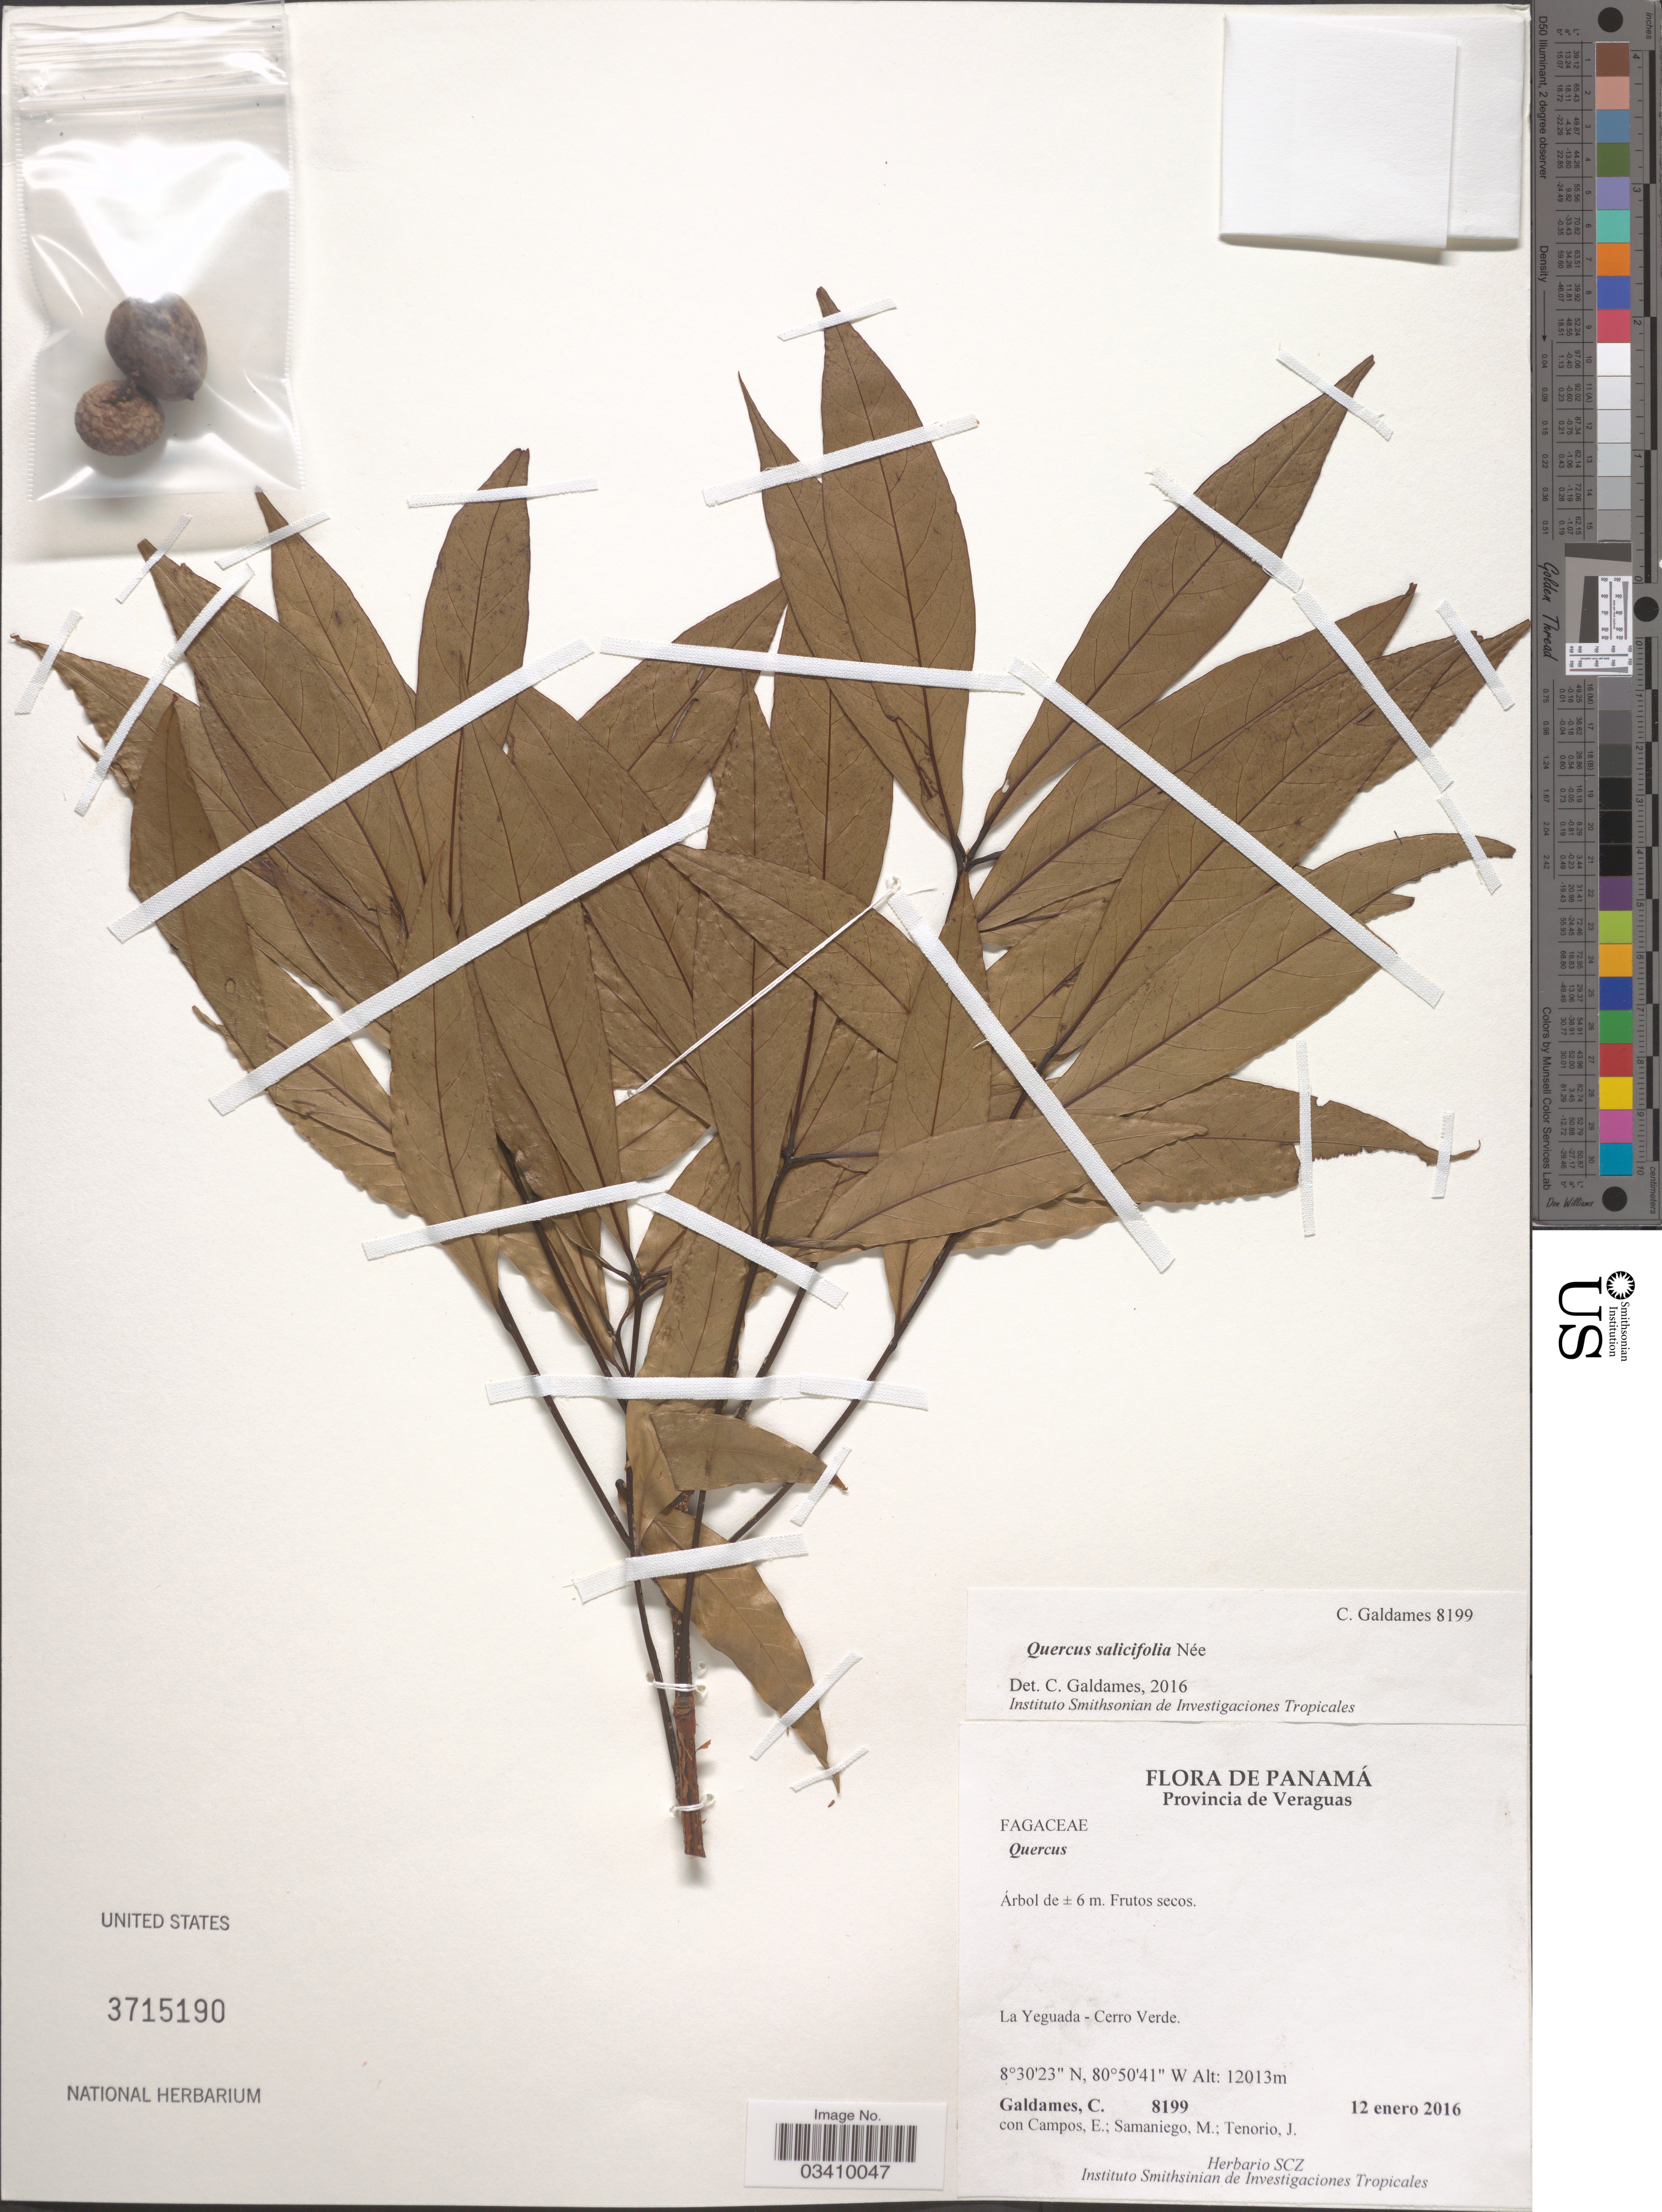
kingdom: Plantae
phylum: Tracheophyta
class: Magnoliopsida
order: Fagales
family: Fagaceae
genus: Quercus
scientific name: Quercus salicifolia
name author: Née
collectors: C. Galdames, E. Campos, M. Samaniego & J. Tenorio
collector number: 8199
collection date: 2016-01-12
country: Panama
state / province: Veraguas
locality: La Yeguada-Cerro Verde.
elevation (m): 12013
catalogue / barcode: US 3715190